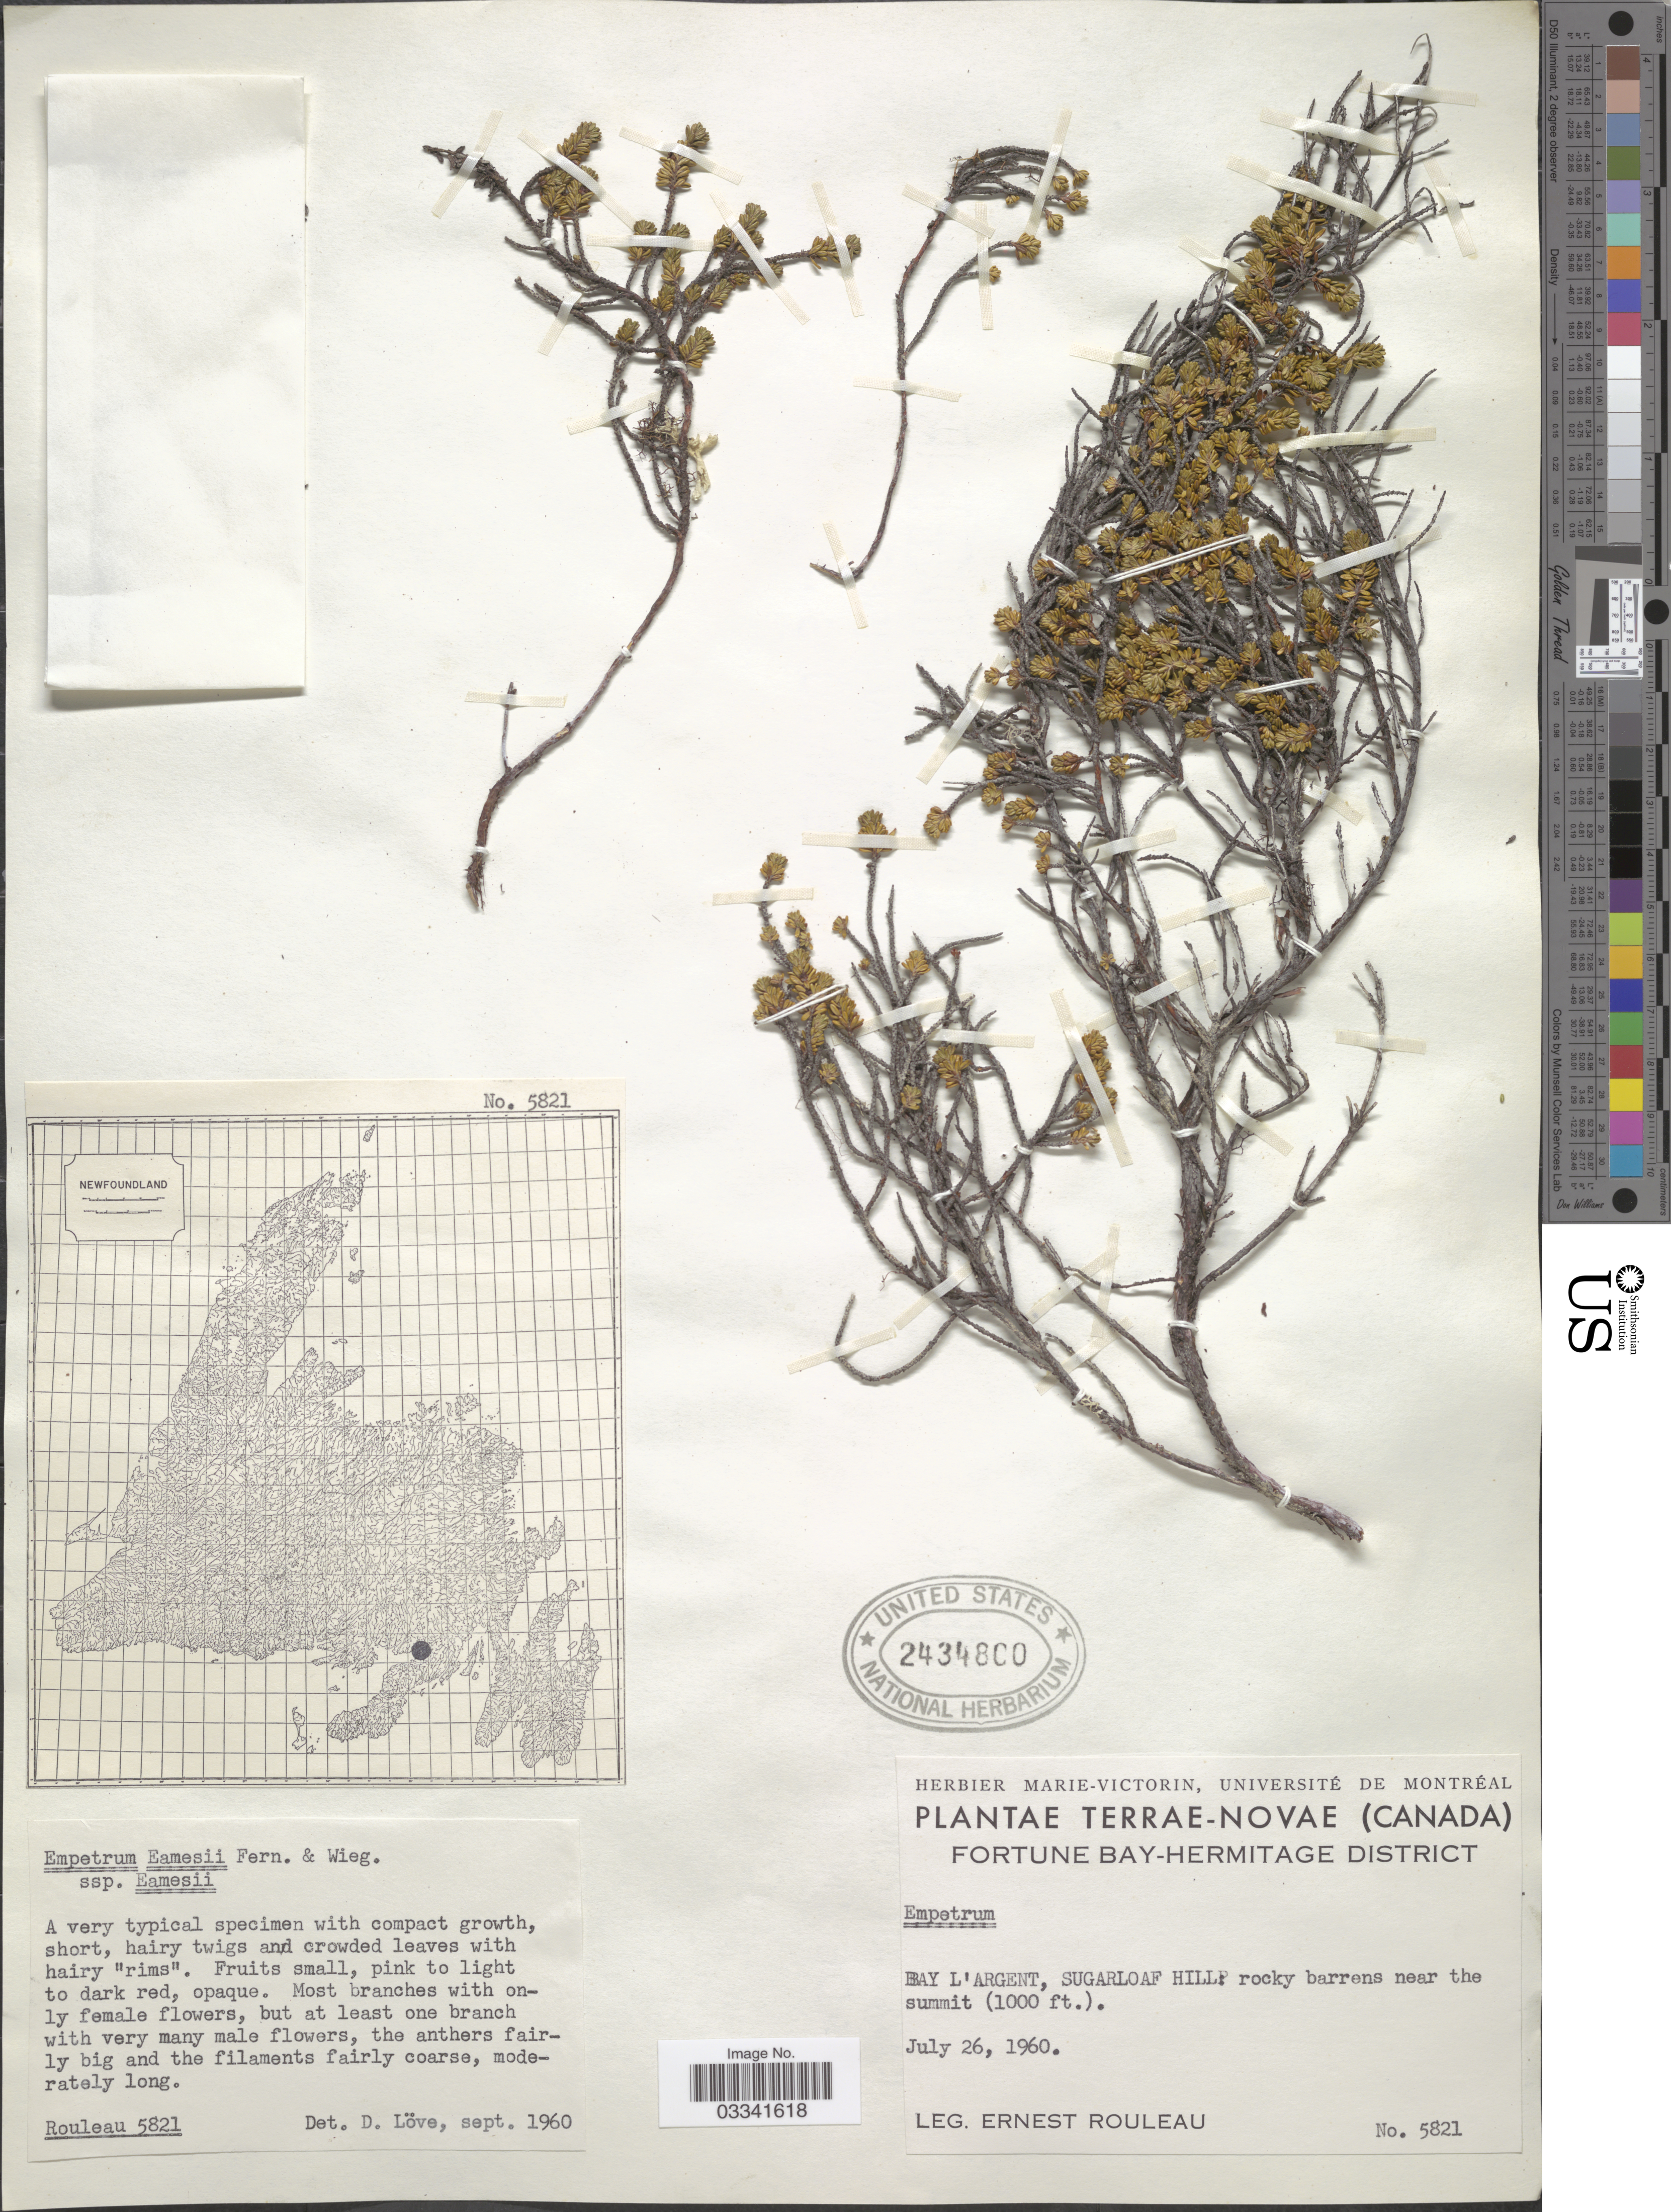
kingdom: Plantae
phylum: Tracheophyta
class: Magnoliopsida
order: Ericales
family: Ericaceae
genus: Empetrum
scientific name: Empetrum eamesii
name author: Fernald & Wiegand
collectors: J. Rouleau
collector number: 5821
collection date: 1960-07-26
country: Canada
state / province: Newfoundland and Labrador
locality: Terrae - Novae. Fortune Bay-Hermitage District. Bay L'Argent, Sugarloaf Hill: rocky barrens near the summit.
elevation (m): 305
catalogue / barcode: US 2434800